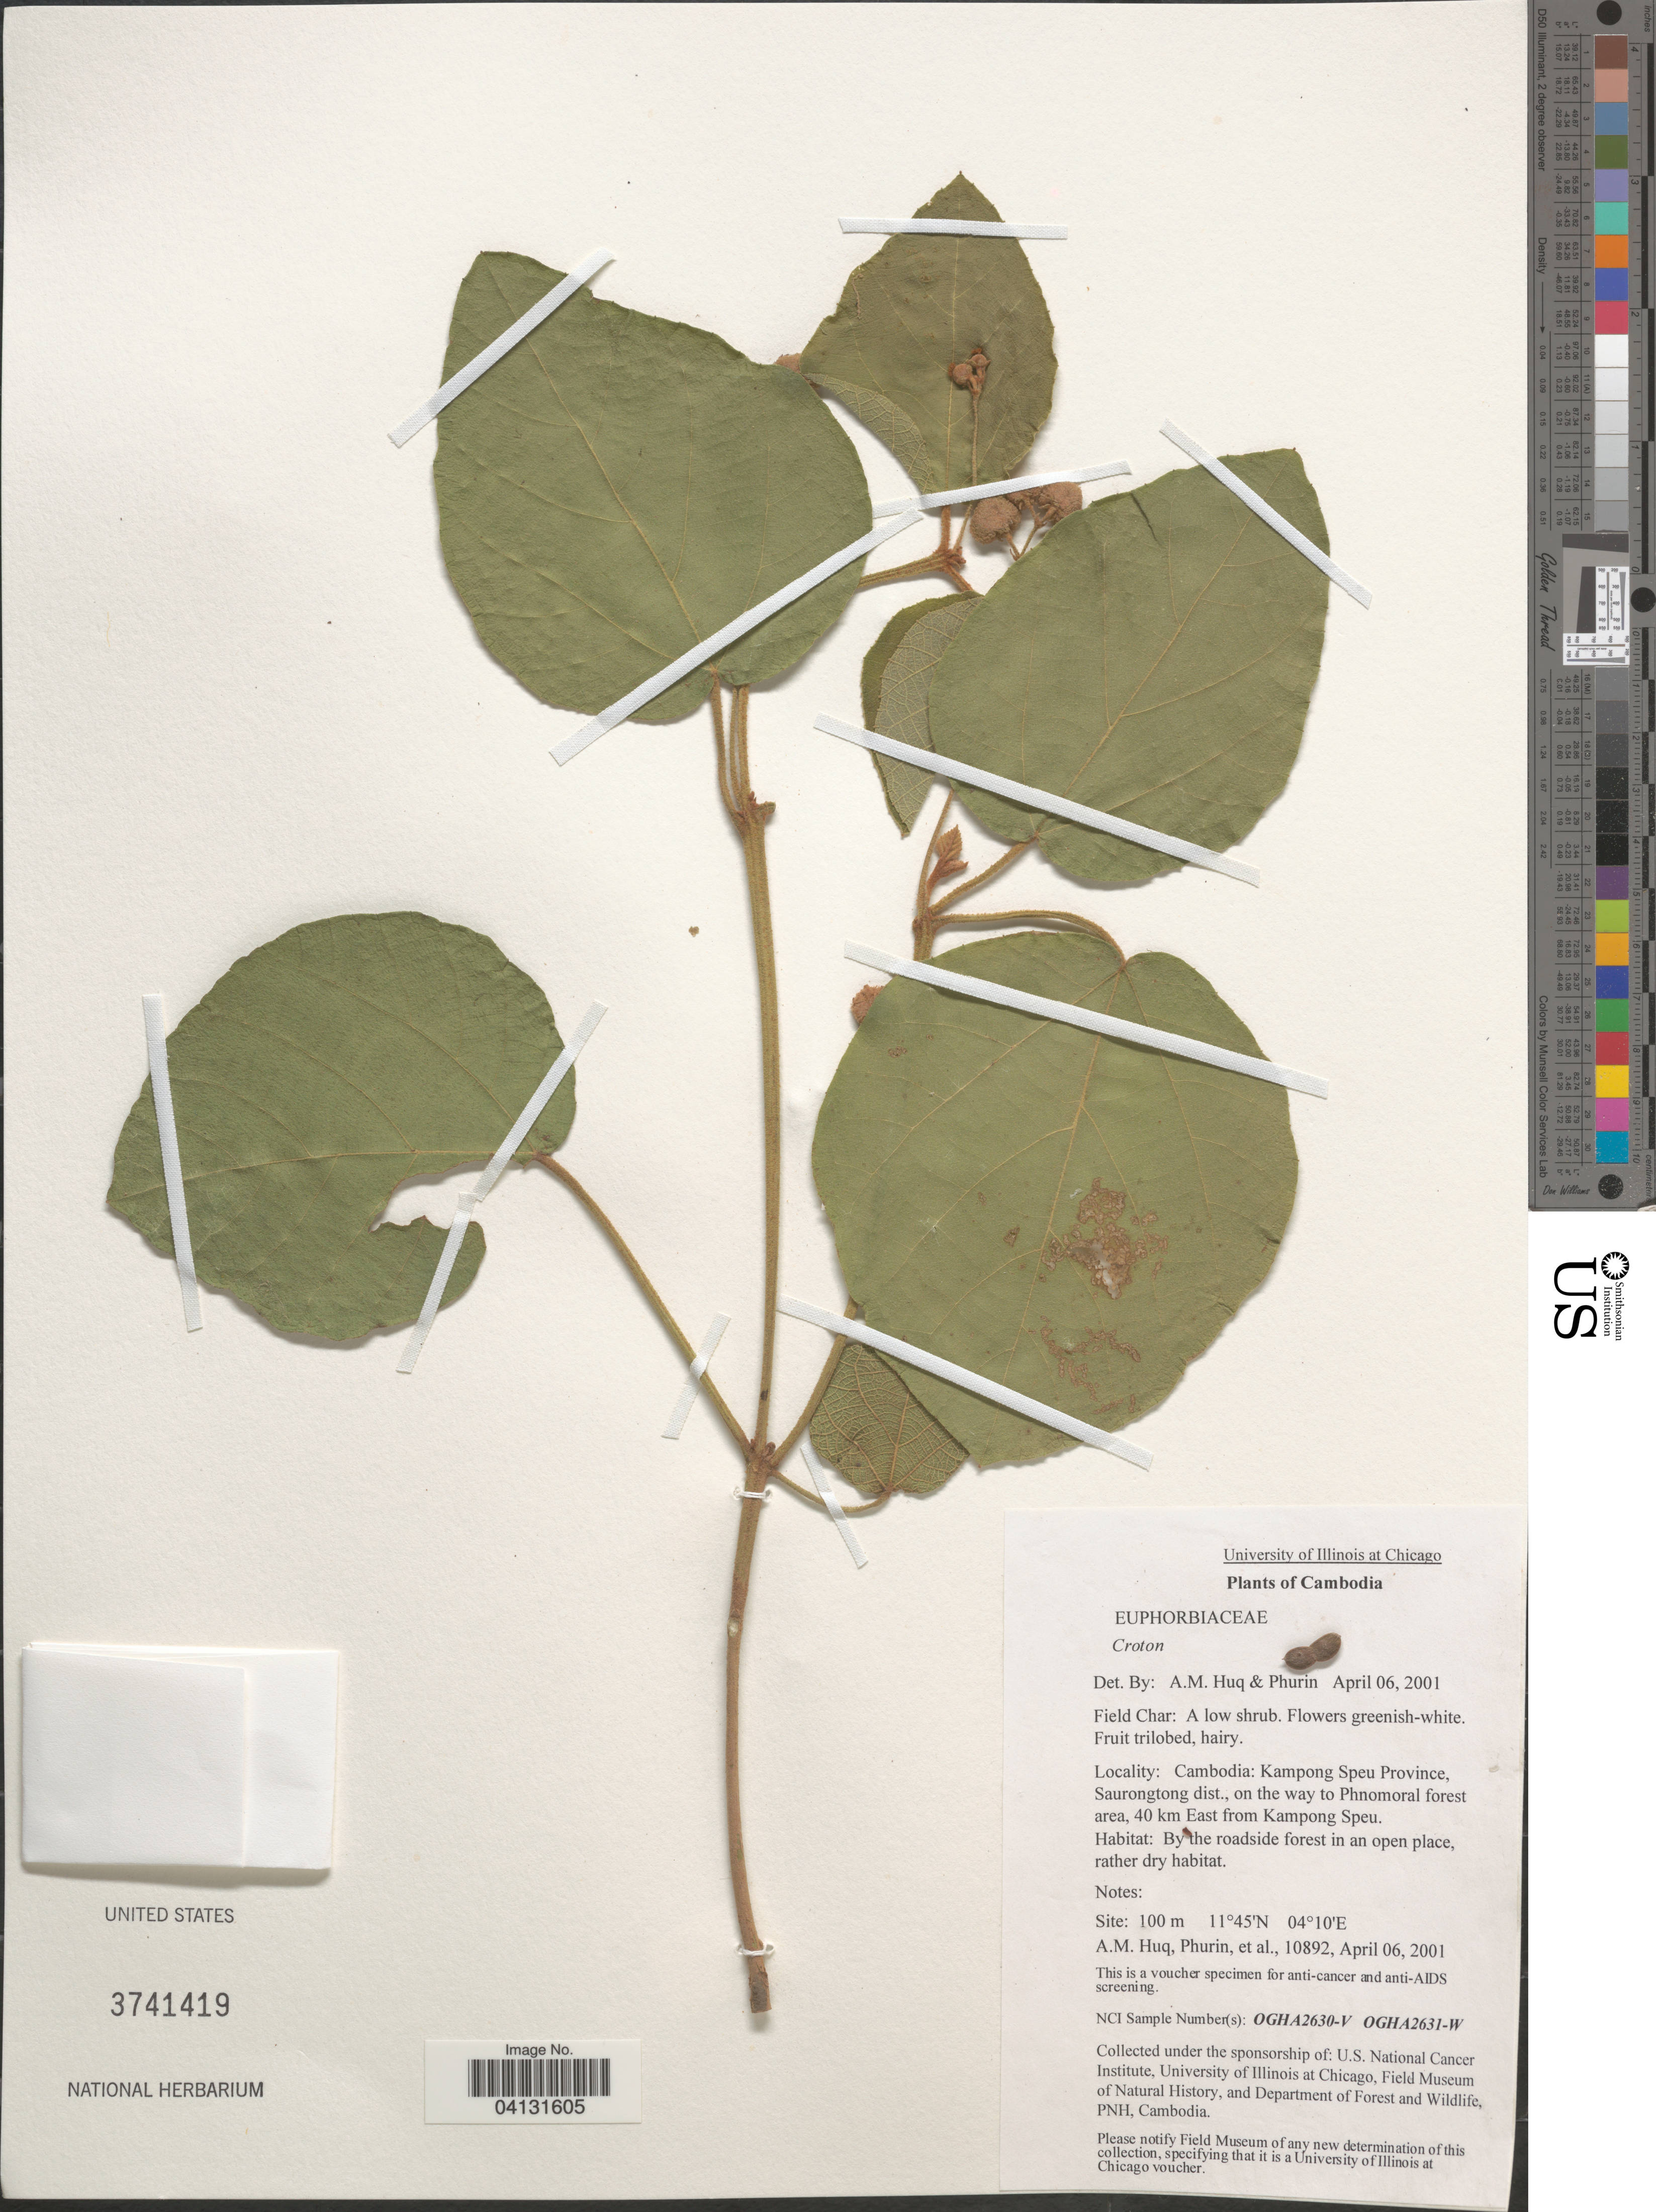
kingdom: Plantae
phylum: Tracheophyta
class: Magnoliopsida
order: Malpighiales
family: Euphorbiaceae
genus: Croton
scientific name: Croton sp.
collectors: A. M. Huq, -. Phurin & et al.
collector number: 10892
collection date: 2001-04-06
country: Cambodia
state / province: Kampong Speu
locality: Saurongtong dist., on the way to Phnomoral forest area, 40 km East from Kampong Speu.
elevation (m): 100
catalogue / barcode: US 3741419